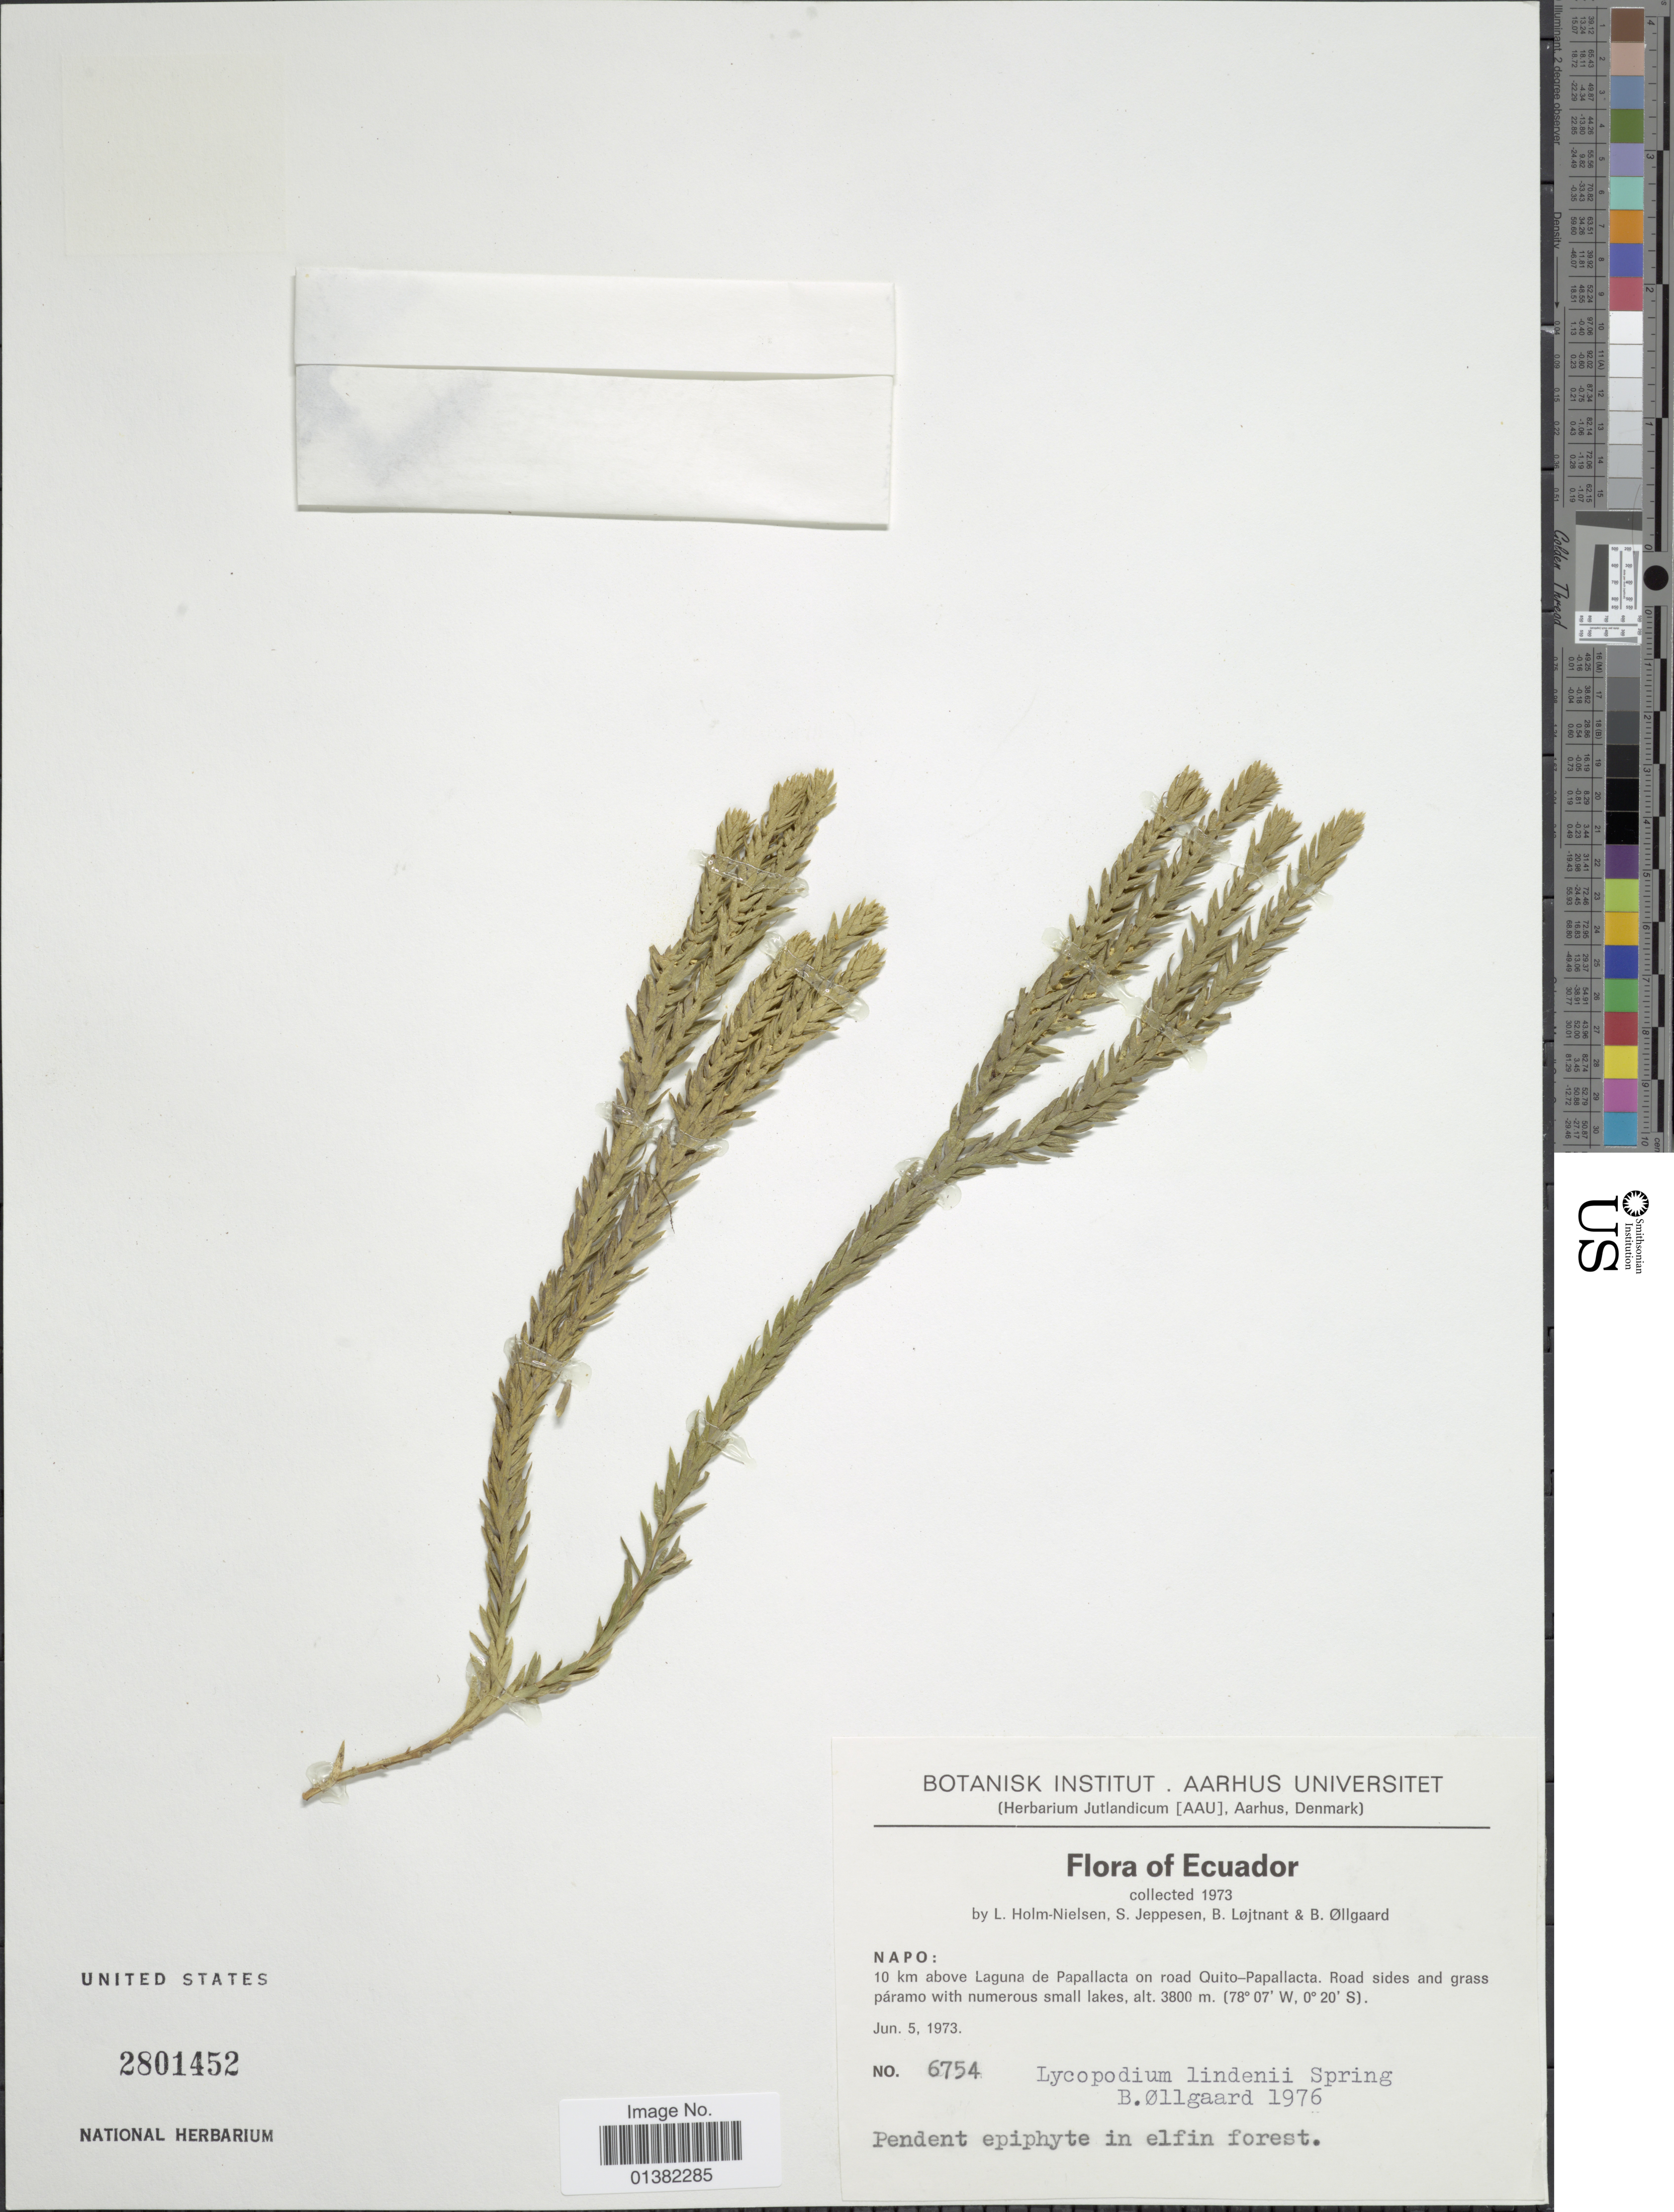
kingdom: Plantae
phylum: Tracheophyta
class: Lycopodiopsida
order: Lycopodiales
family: Lycopodiaceae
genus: Phlegmariurus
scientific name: Phlegmariurus lindenii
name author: (Spring) B. Øllg.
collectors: L. B. Holm-Nielsen, S. Jeppesen, B. Löjtnant & B. Øllgaard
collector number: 6754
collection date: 1973-06-05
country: Ecuador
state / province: Napo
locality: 10 km above Laguna de Papallacta on road Quito-Papallacta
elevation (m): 3800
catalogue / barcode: US 2801452